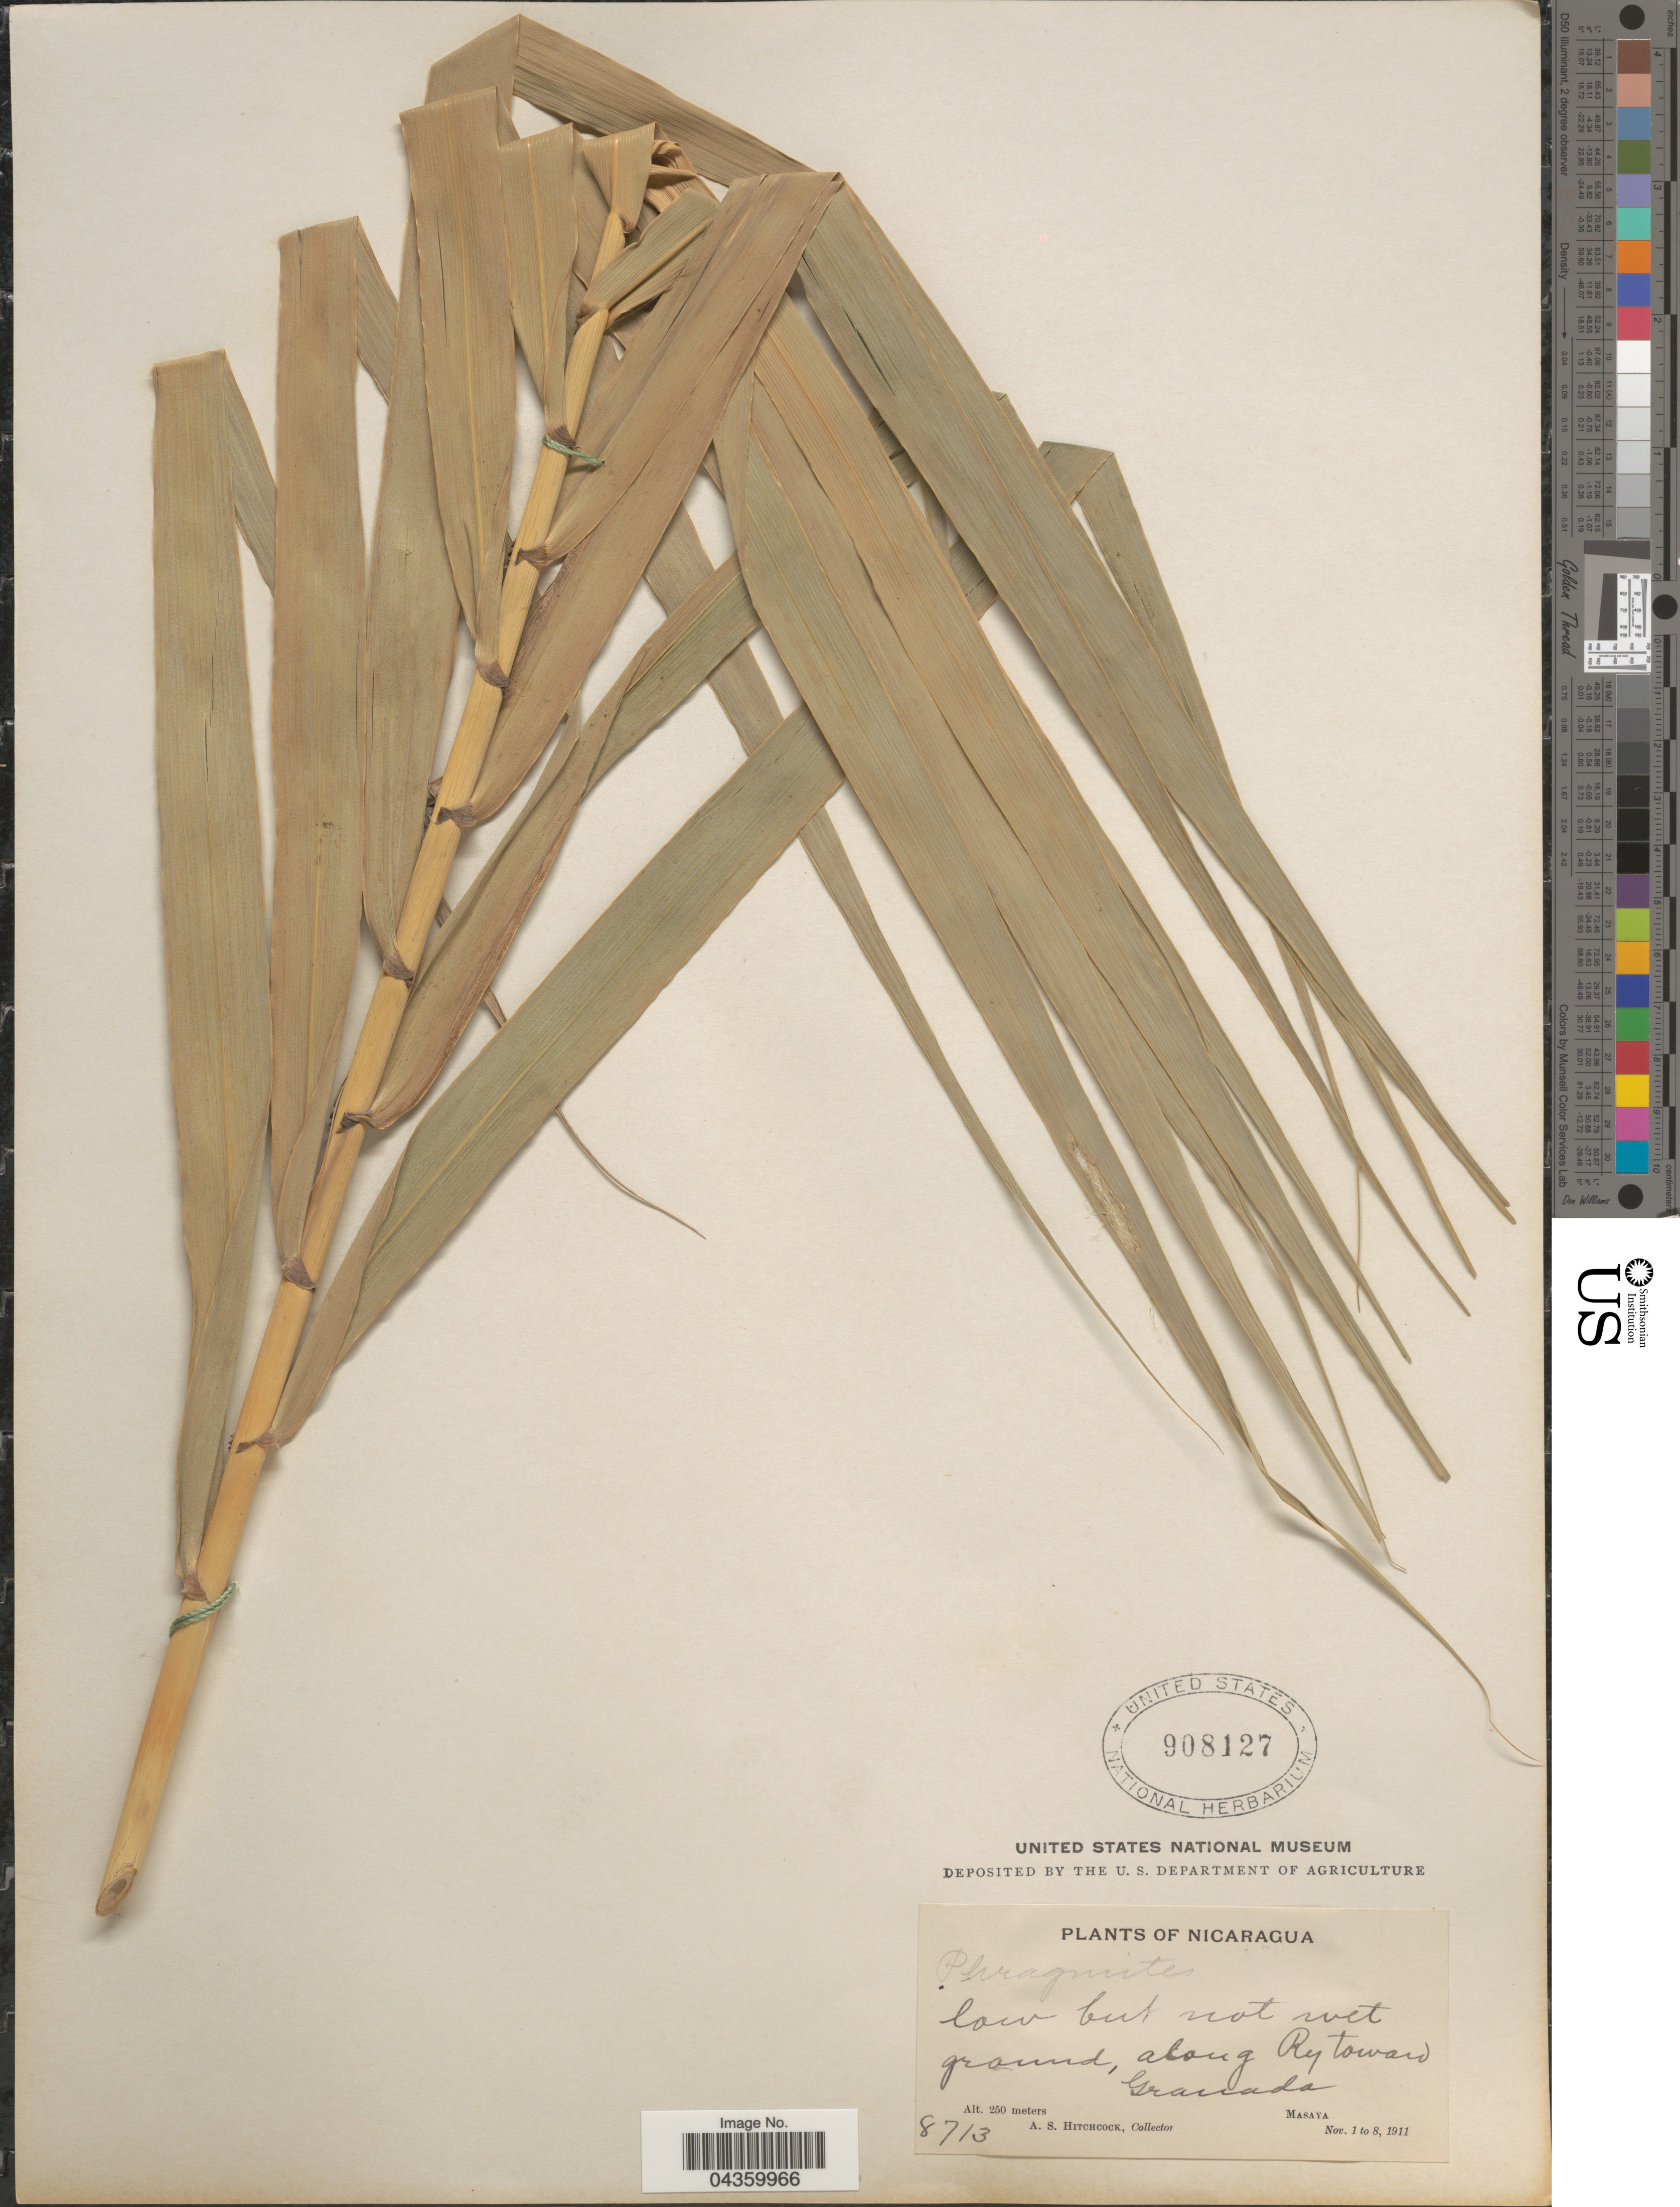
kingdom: Plantae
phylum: Tracheophyta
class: Liliopsida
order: Poales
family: Poaceae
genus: Phragmites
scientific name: Phragmites australis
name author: (Cav.) Trin. ex Steud.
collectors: A. S. Hitchcock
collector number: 8713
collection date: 1911-11-01/1911-11-08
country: Nicaragua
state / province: Masaya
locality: Low but not wet ground, along Ry toward Granada.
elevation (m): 250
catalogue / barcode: US 908127